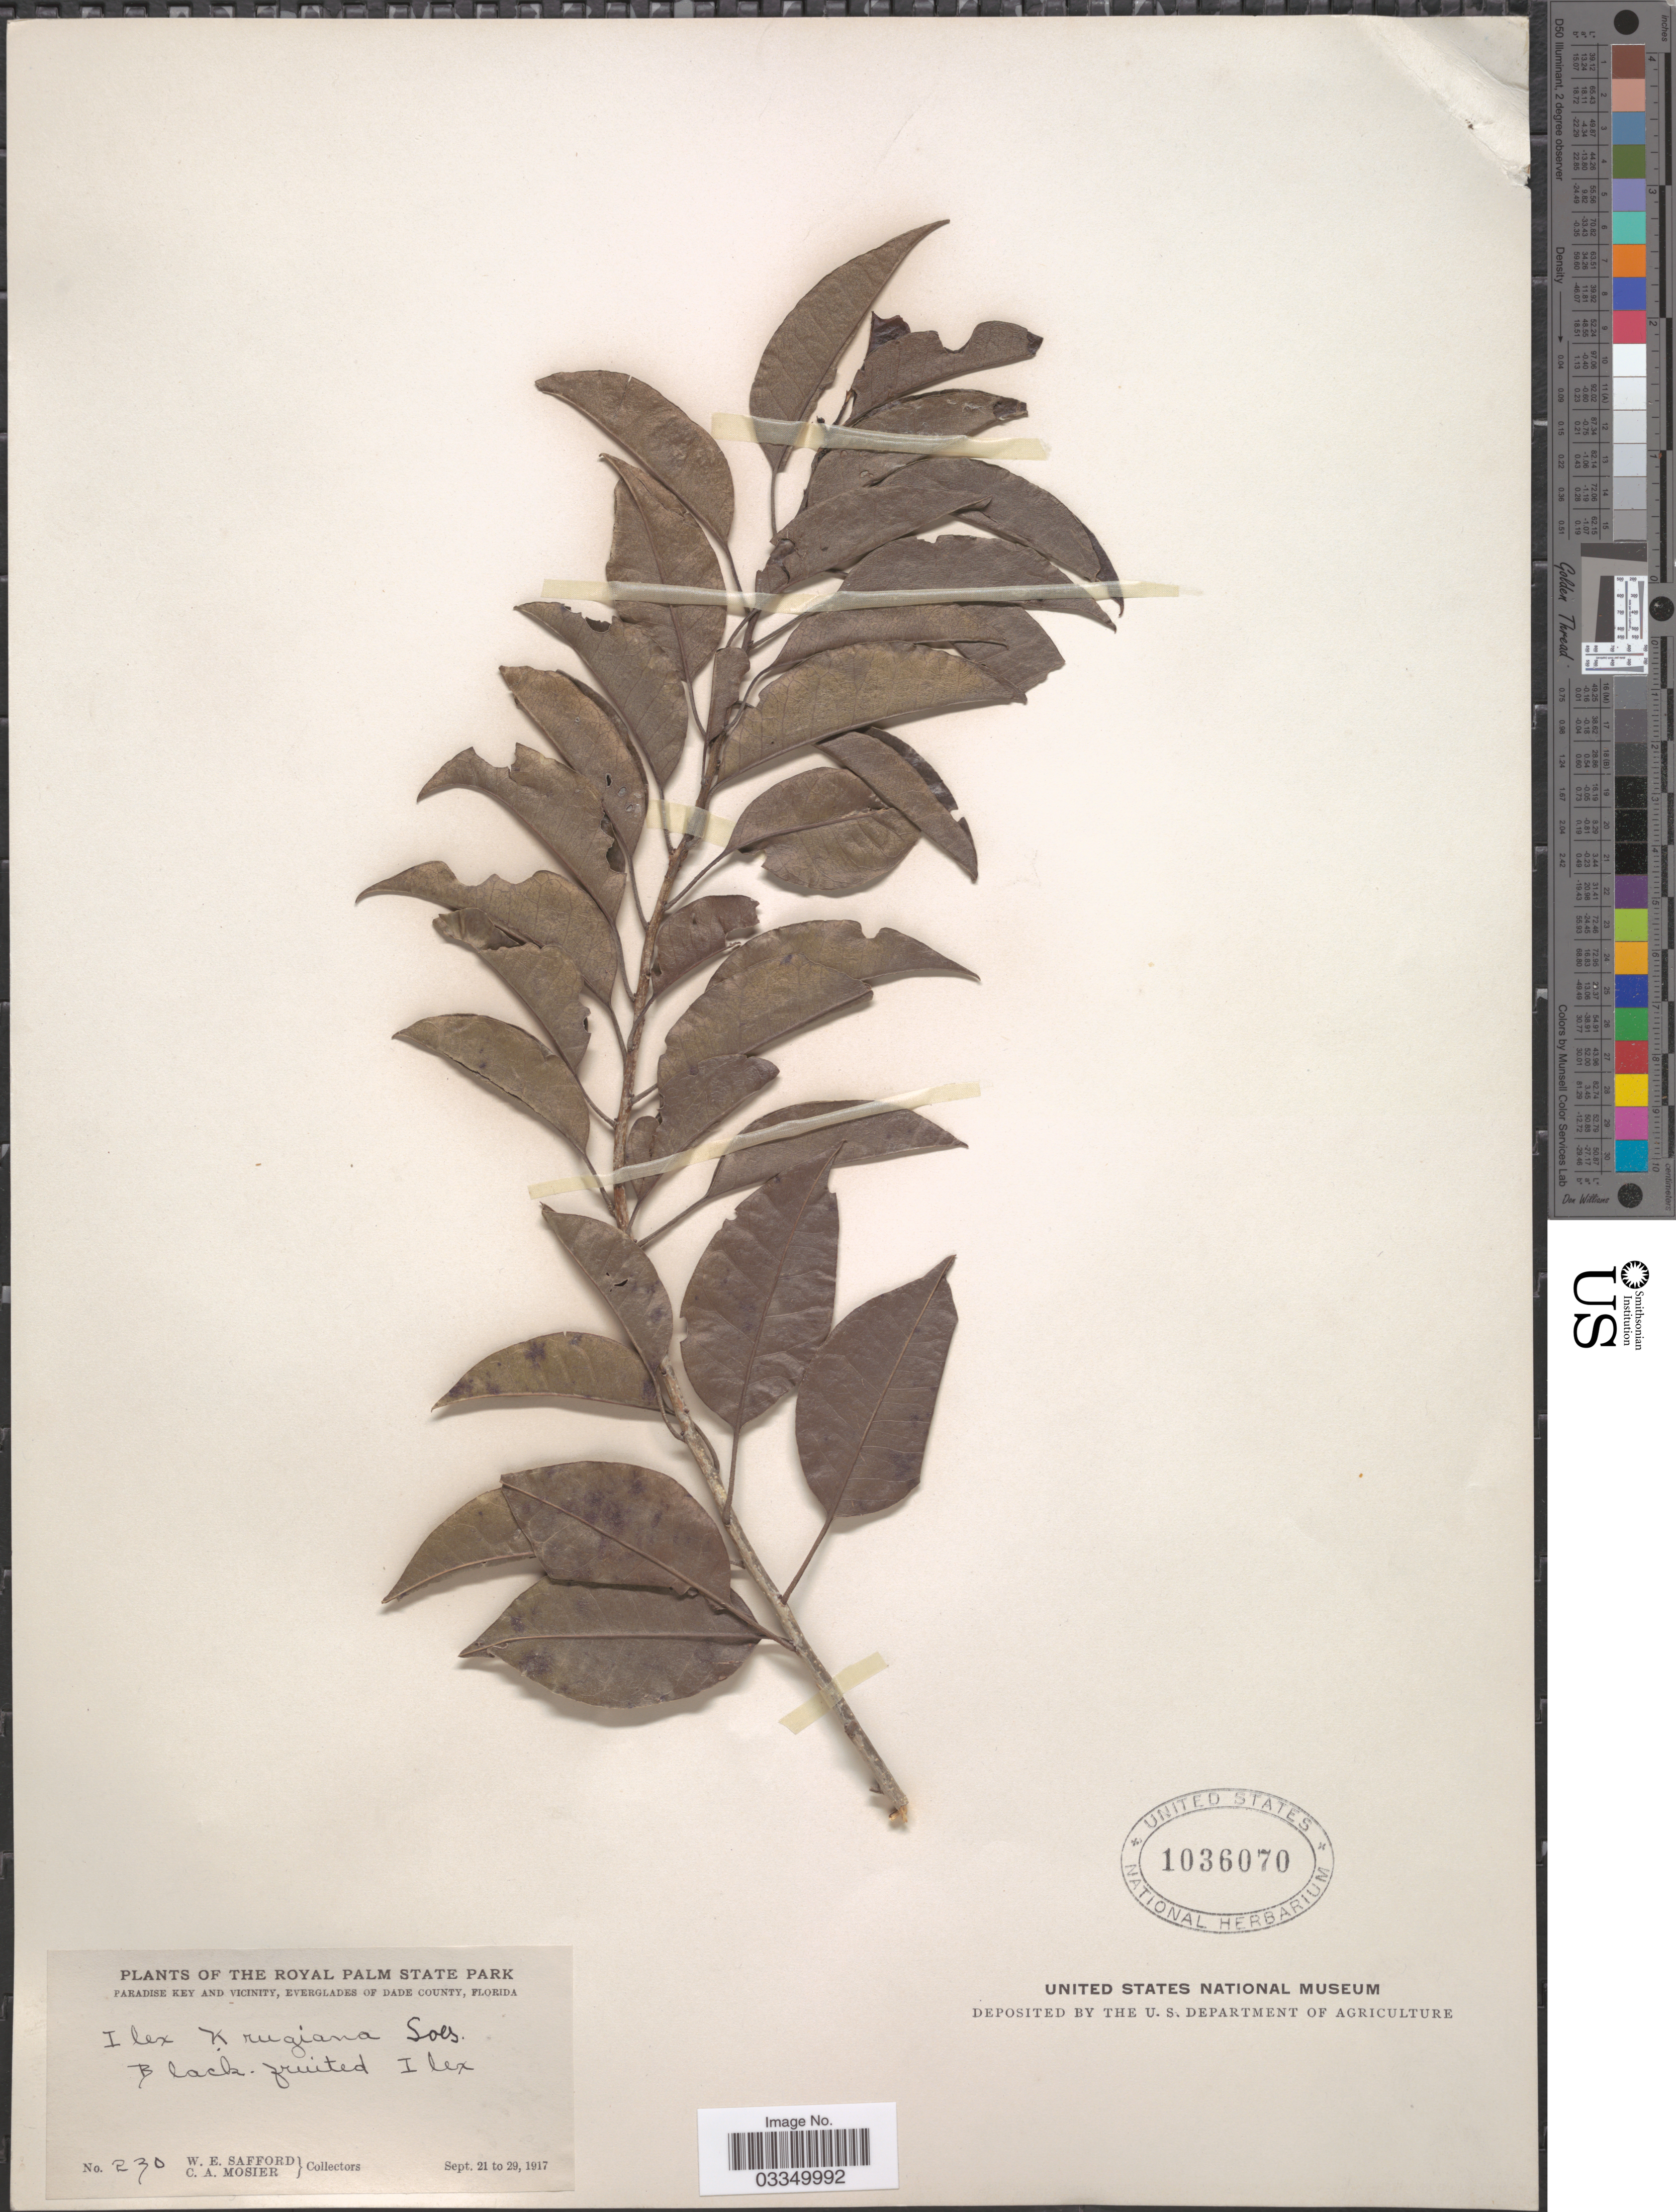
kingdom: Plantae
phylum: Tracheophyta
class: Magnoliopsida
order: Aquifoliales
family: Aquifoliaceae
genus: Ilex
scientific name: Ilex krugiana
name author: Loes.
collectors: W. E. Safford & C. A. Mosier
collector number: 230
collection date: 1917-09-21/1917-09-29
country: United States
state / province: Florida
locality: The Royal Palm State Park. Paradise Key and vicinity, Everglades of Dade County.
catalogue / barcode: US 1036070